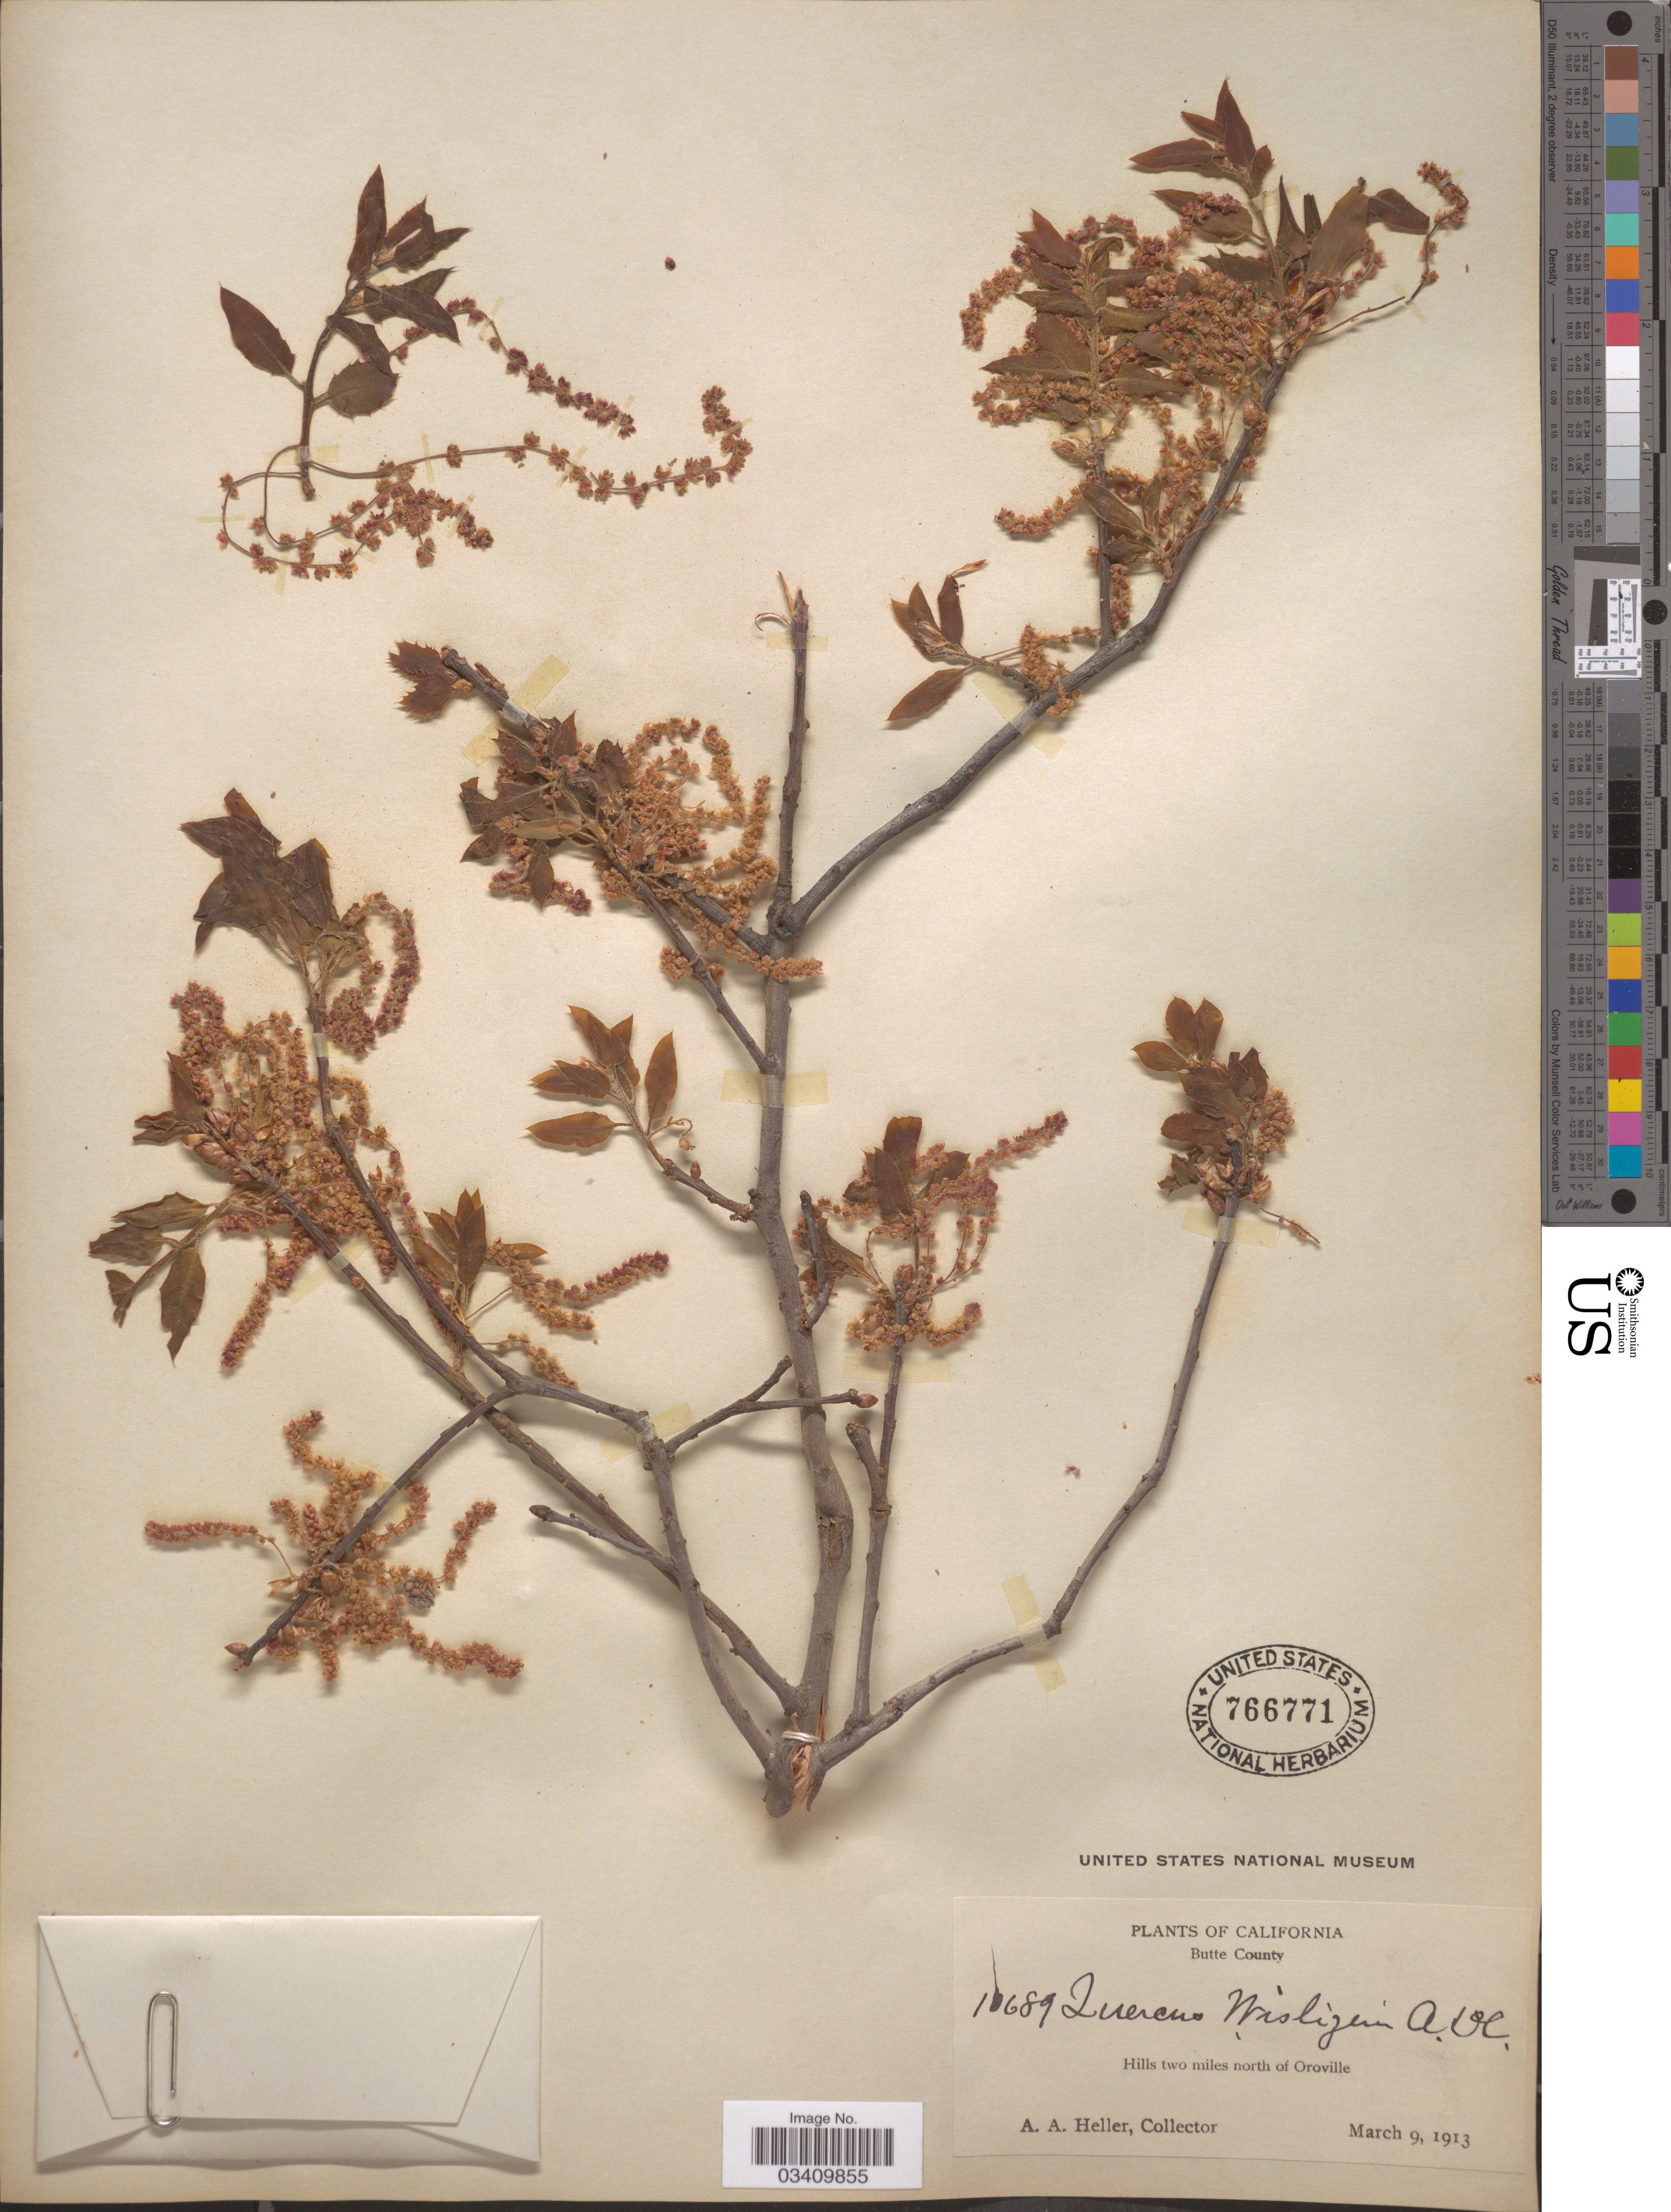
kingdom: Plantae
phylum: Tracheophyta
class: Magnoliopsida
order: Fagales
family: Fagaceae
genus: Quercus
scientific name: Quercus wislizeni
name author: A. DC.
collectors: A. A. Heller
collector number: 10689*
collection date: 1913-03-09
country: United States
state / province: California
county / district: Butte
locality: Butte County. Hills two miles north of Oroville.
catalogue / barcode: US 766771